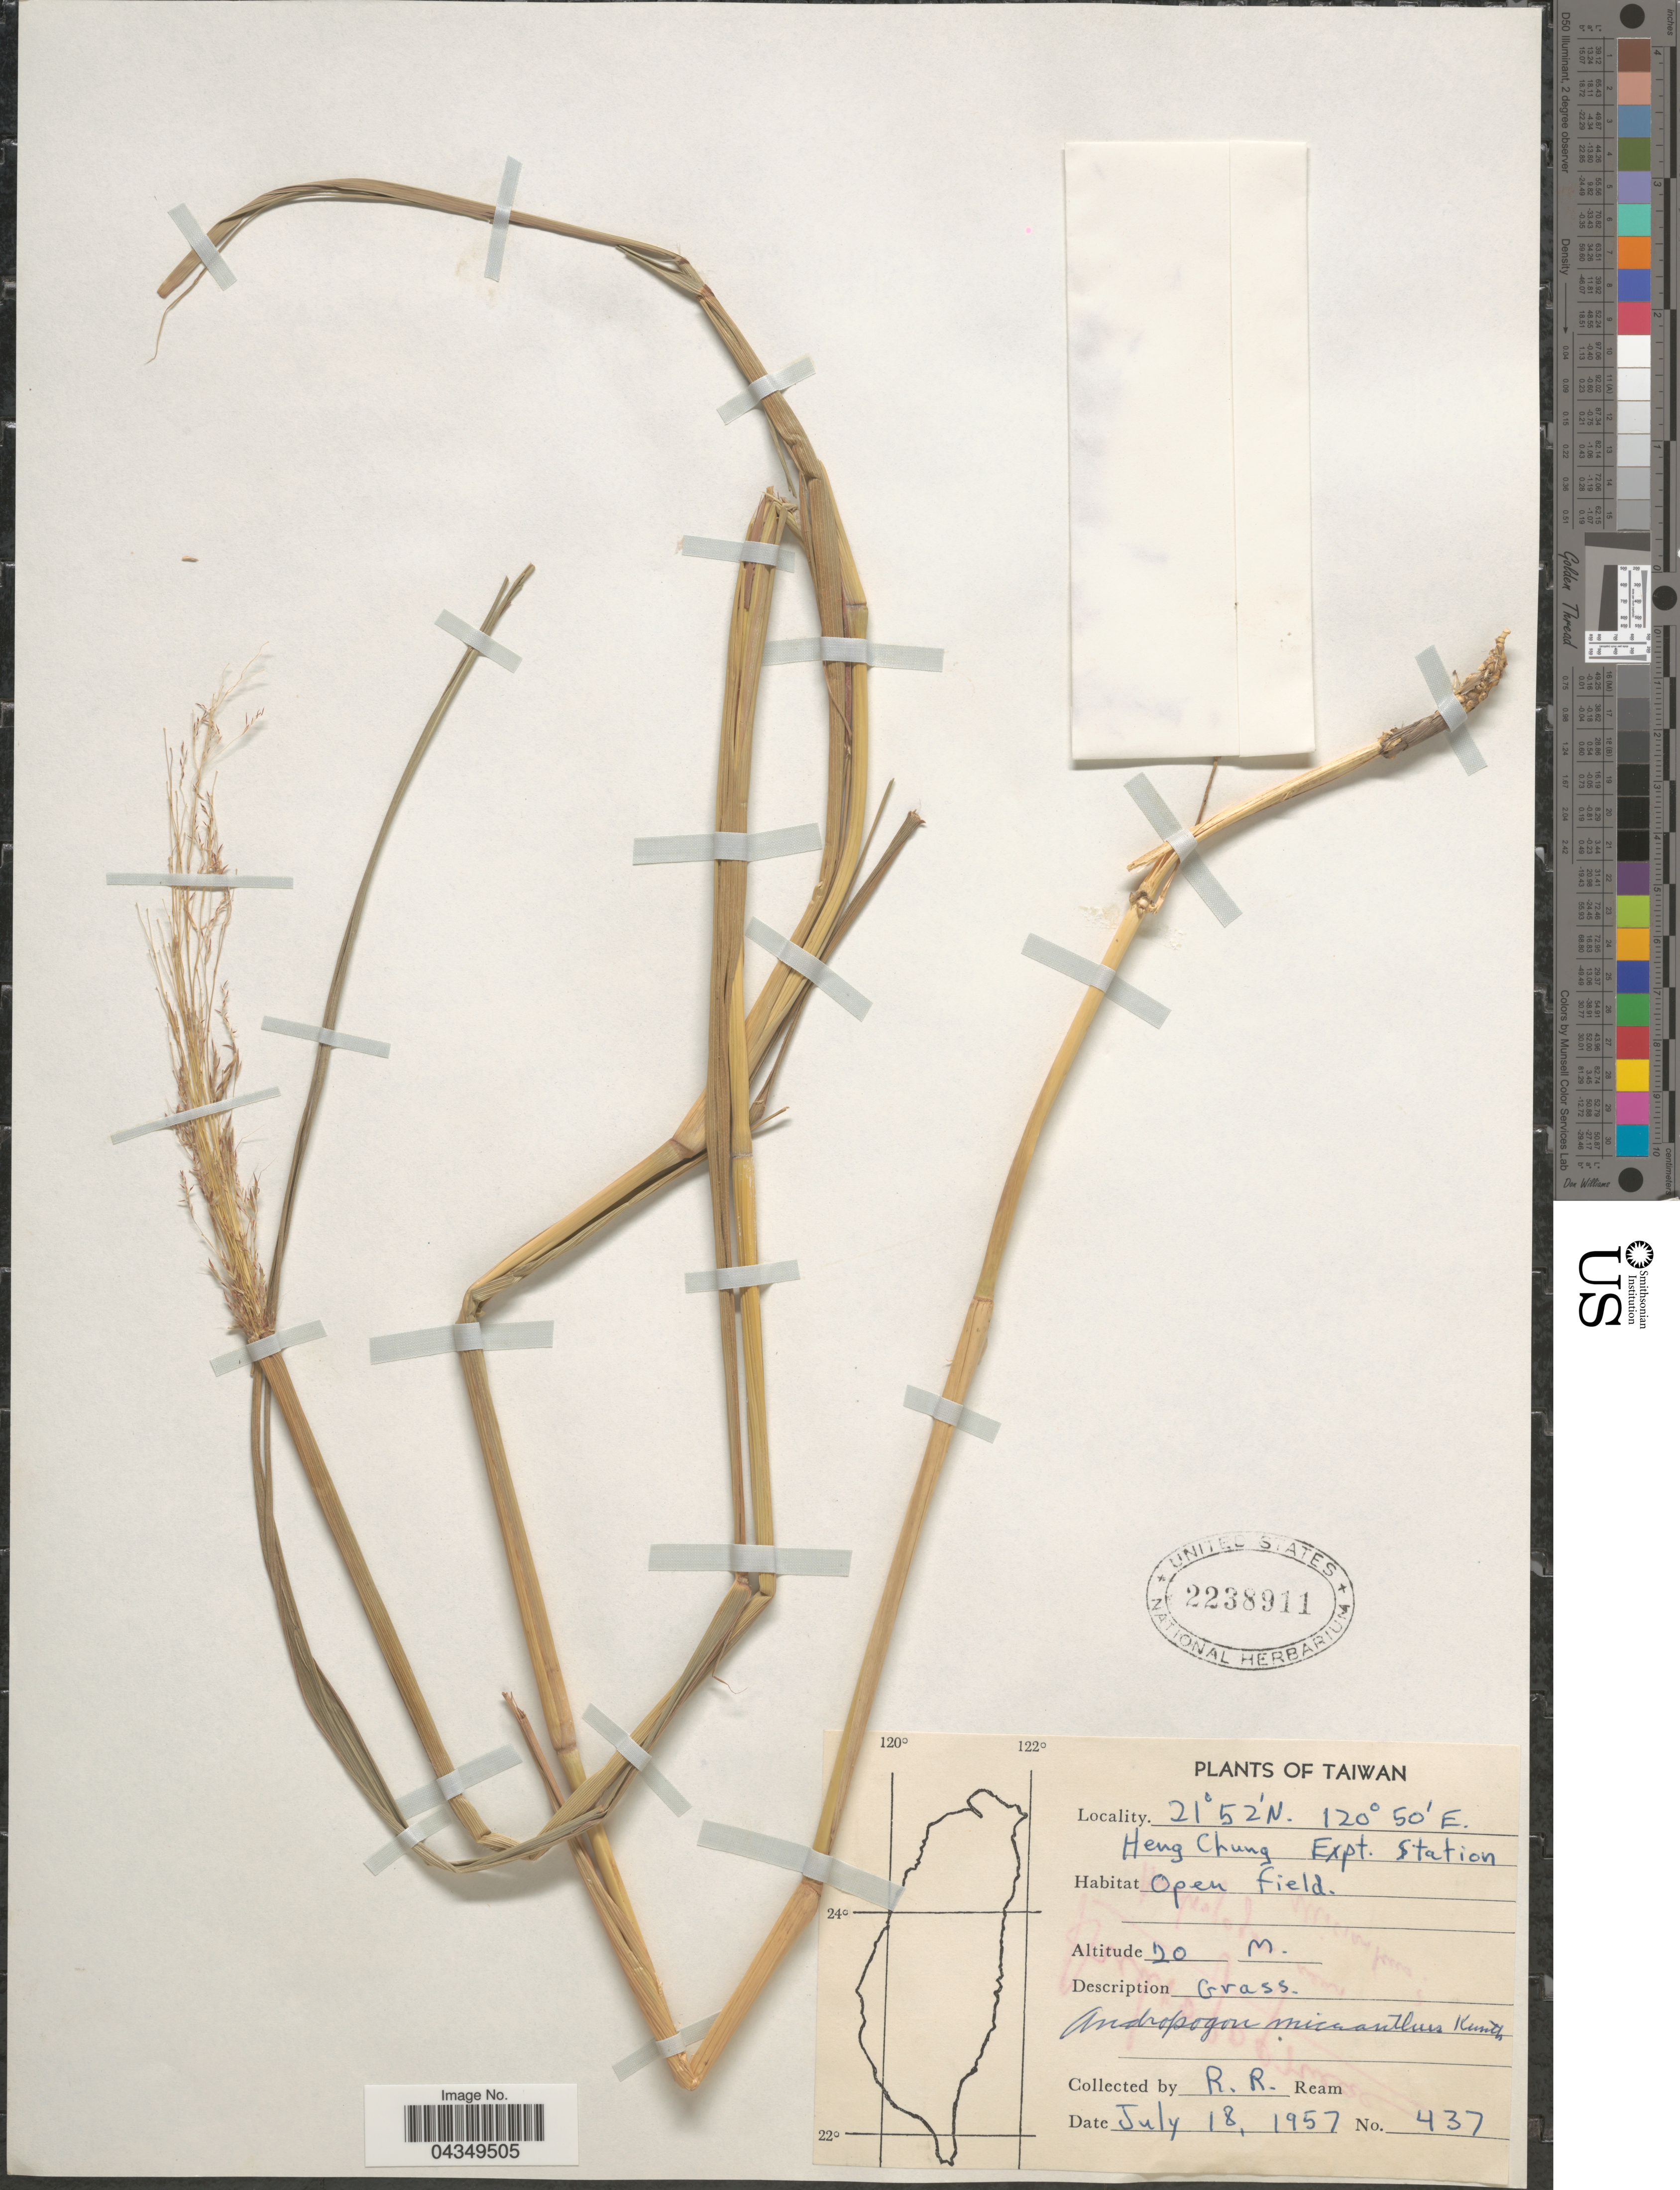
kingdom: Plantae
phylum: Tracheophyta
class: Liliopsida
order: Poales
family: Poaceae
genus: Capillipedium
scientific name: Capillipedium parviflorum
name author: (R. Br.) Stapf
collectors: R. Ream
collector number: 437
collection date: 1957-07-18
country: Taiwan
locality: Heng Chung Expt. Station. Open field.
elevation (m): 20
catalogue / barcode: US 2238911